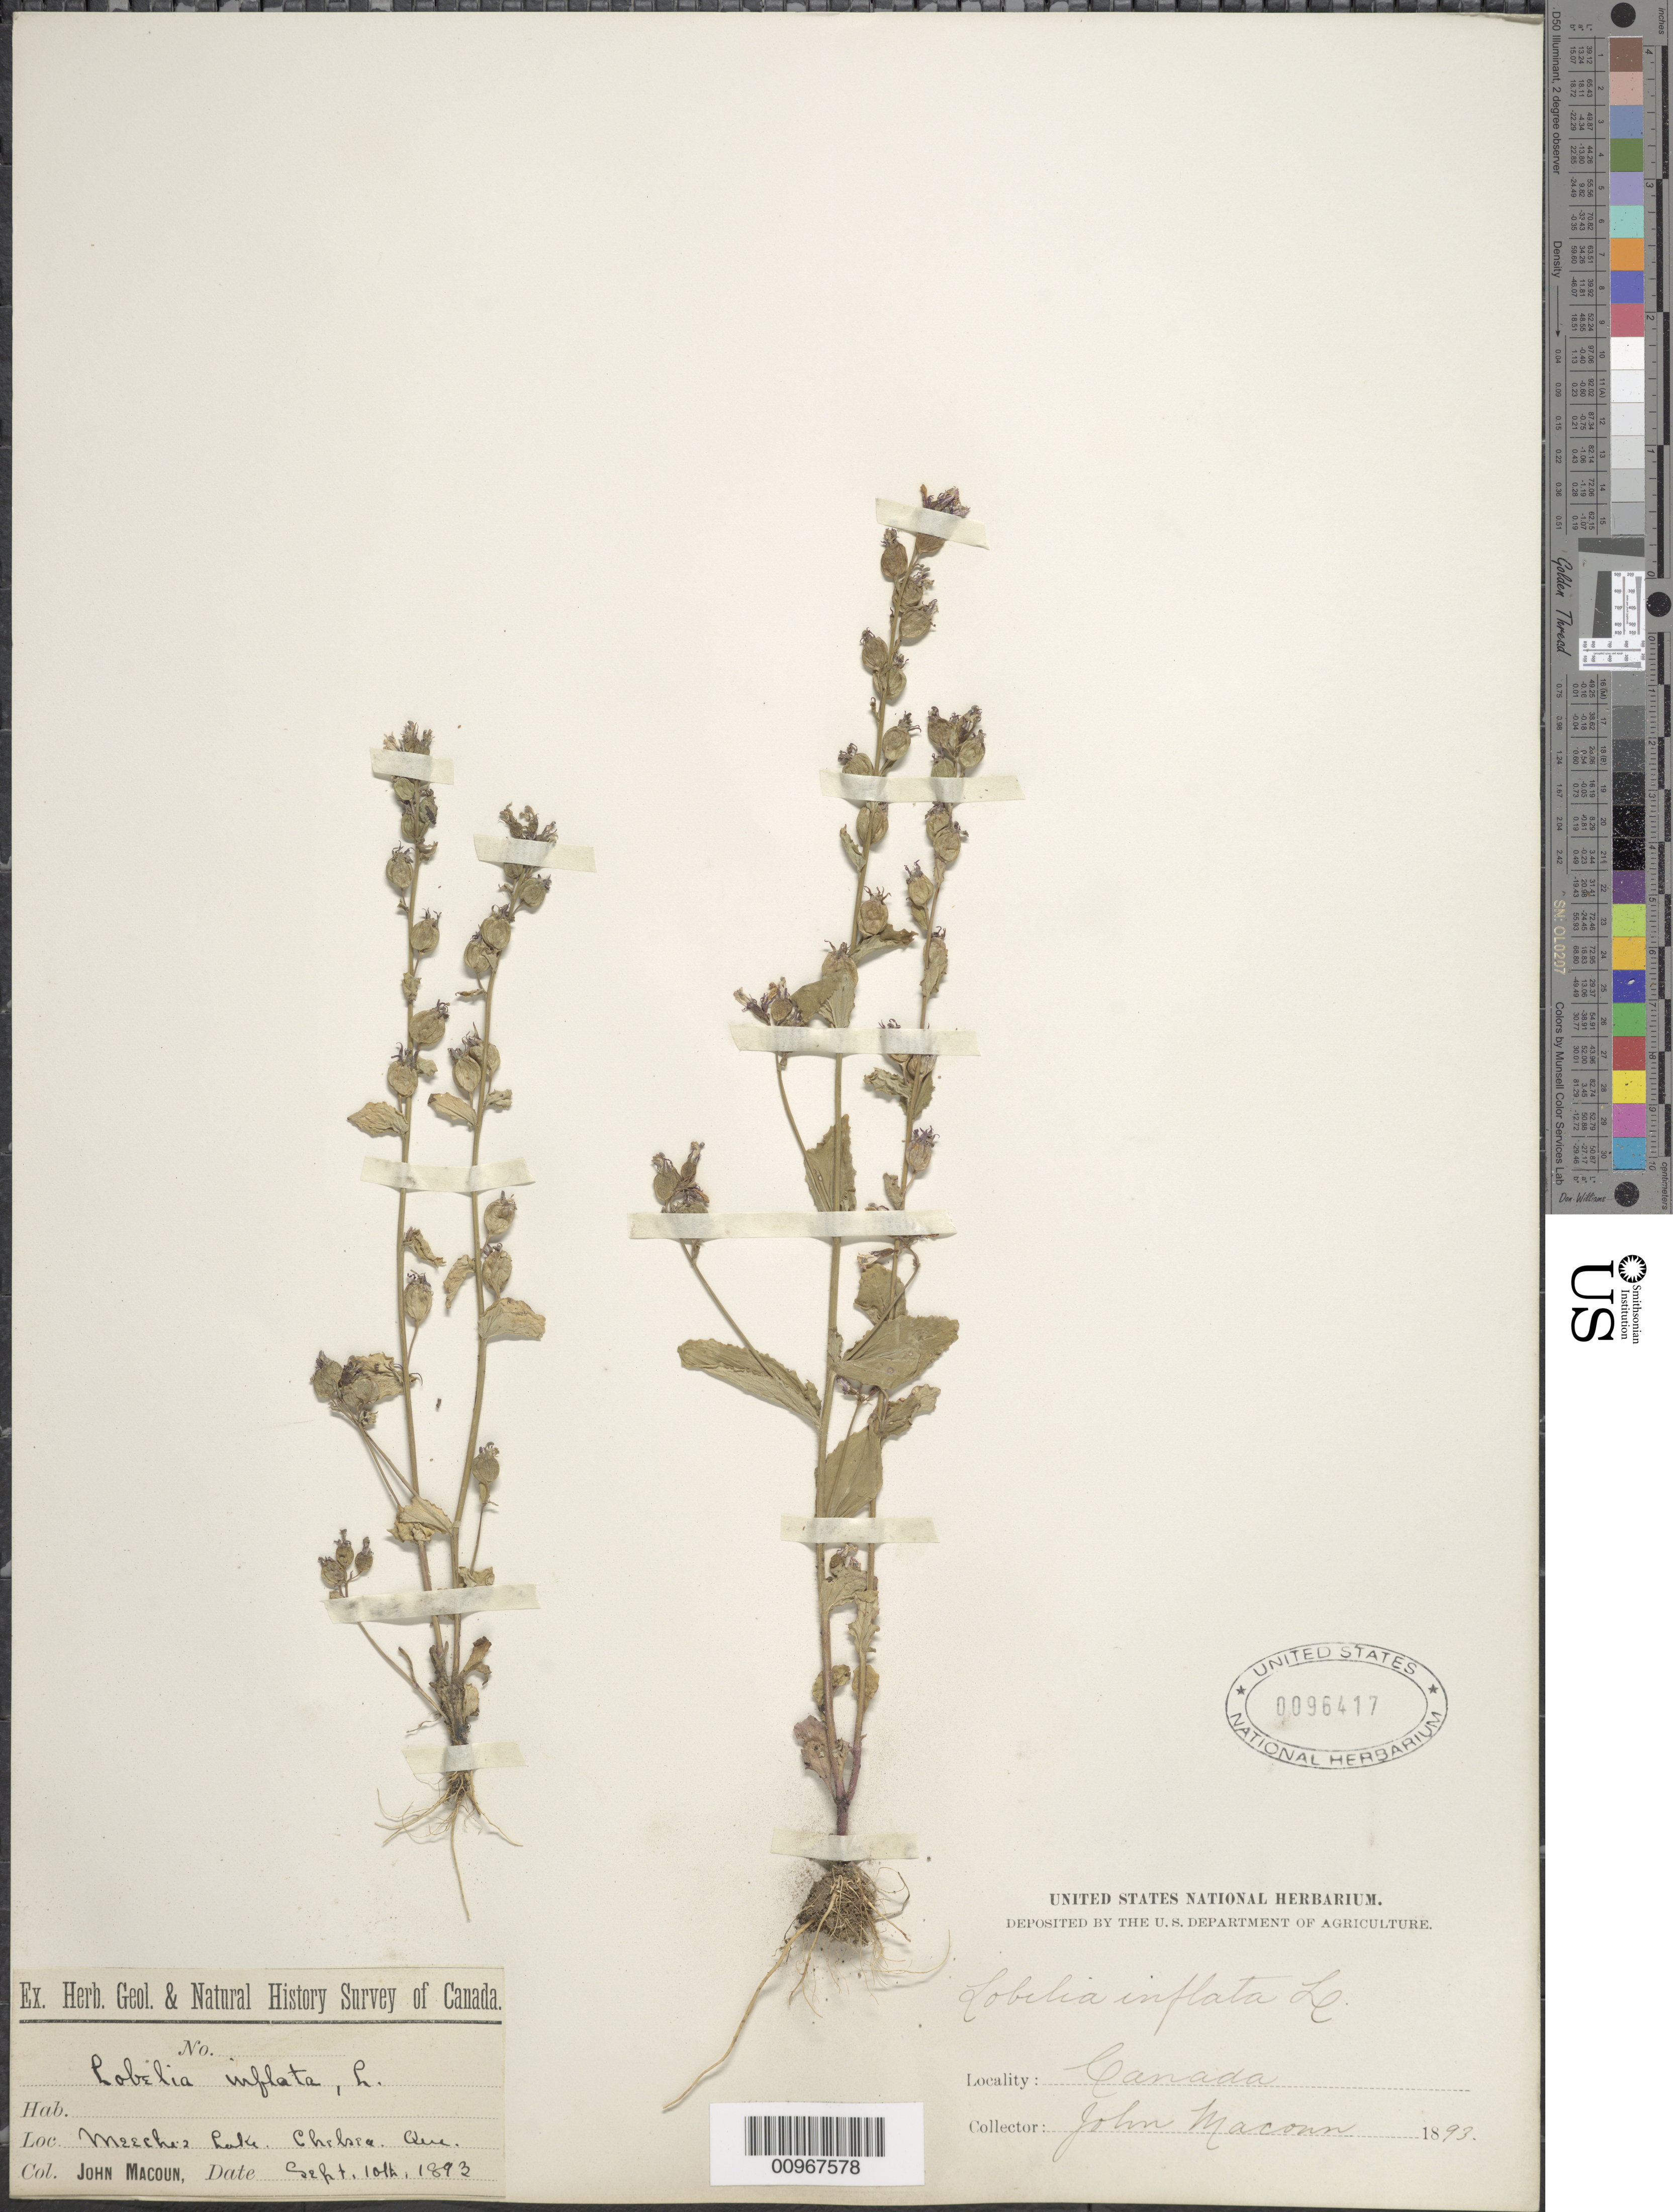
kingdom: Plantae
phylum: Tracheophyta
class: Magnoliopsida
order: Asterales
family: Campanulaceae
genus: Lobelia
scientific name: Lobelia inflata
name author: L.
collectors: J. Macoun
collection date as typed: Sept. 10th, 1893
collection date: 1893-09-10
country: Canada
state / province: Quebec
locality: Meeches Lake, Chelsea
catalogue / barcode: US 96417